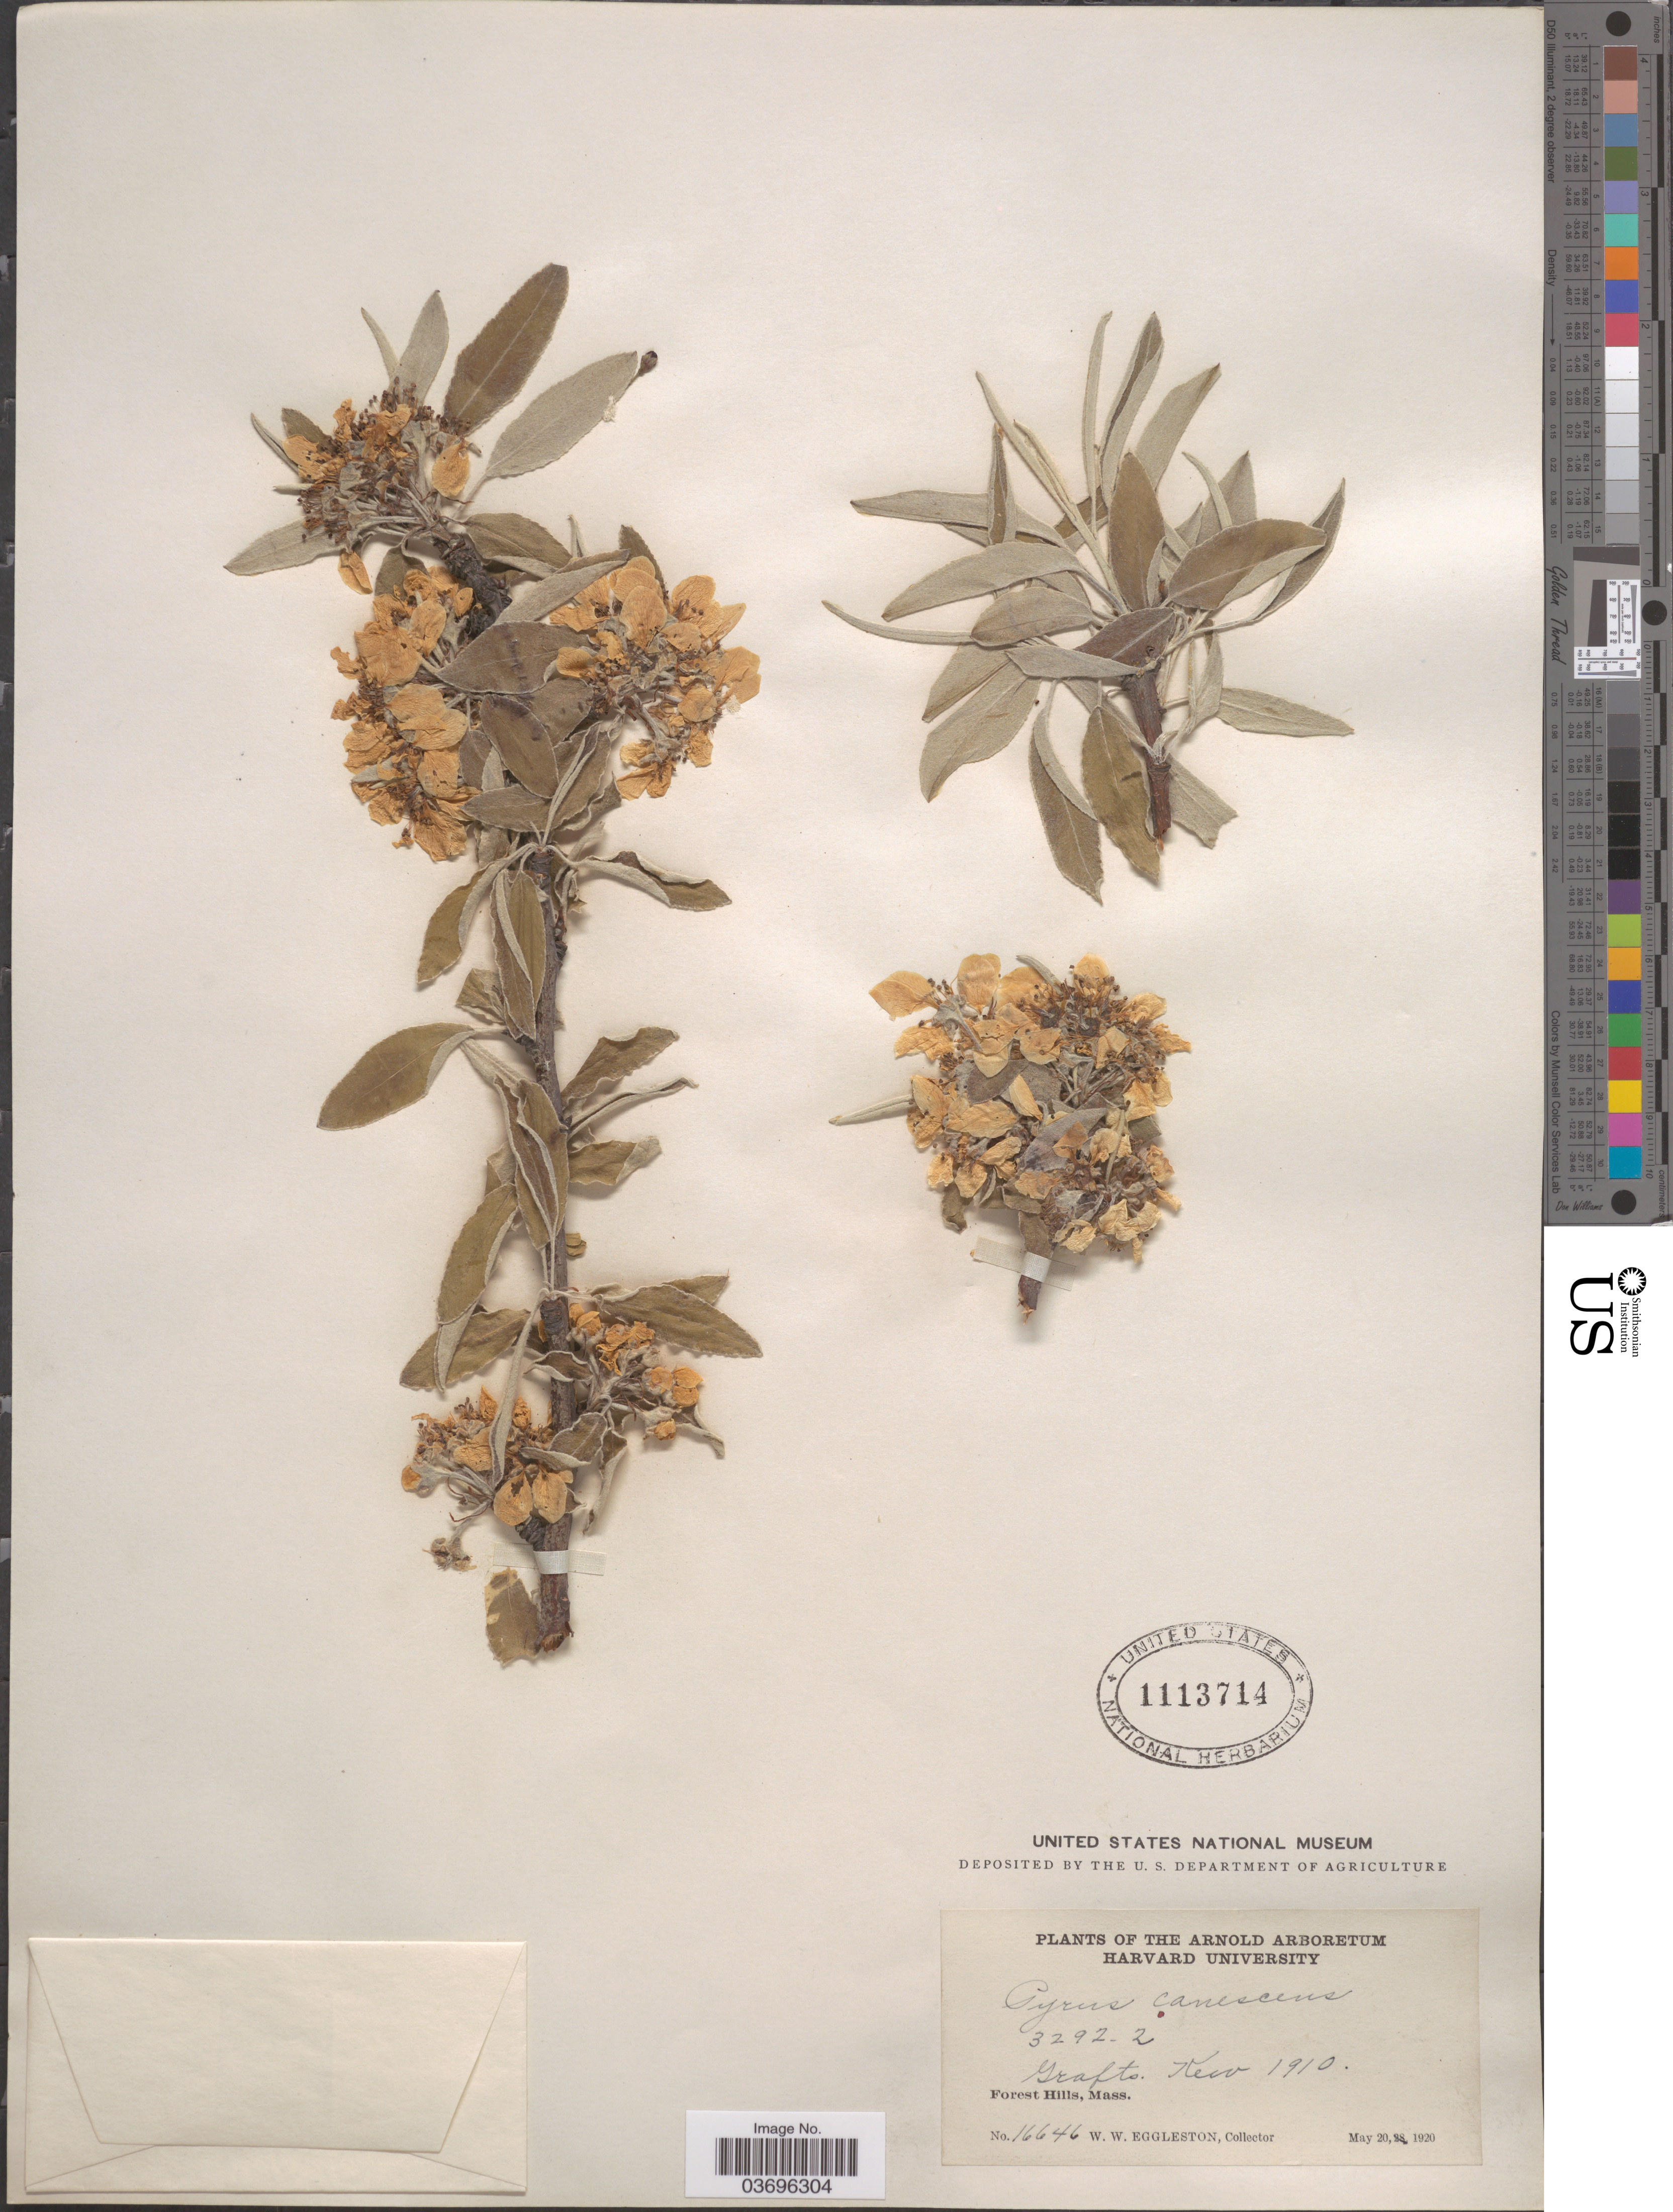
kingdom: Plantae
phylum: Tracheophyta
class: Magnoliopsida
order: Rosales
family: Rosaceae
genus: Pyrus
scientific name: Pyrus canescens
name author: Spach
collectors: W. W. Eggleston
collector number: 16646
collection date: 1920-05-20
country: United States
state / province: Massachusetts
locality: The Arnold Arboretum Harvard University. Forest Hills.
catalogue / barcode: US 1113714